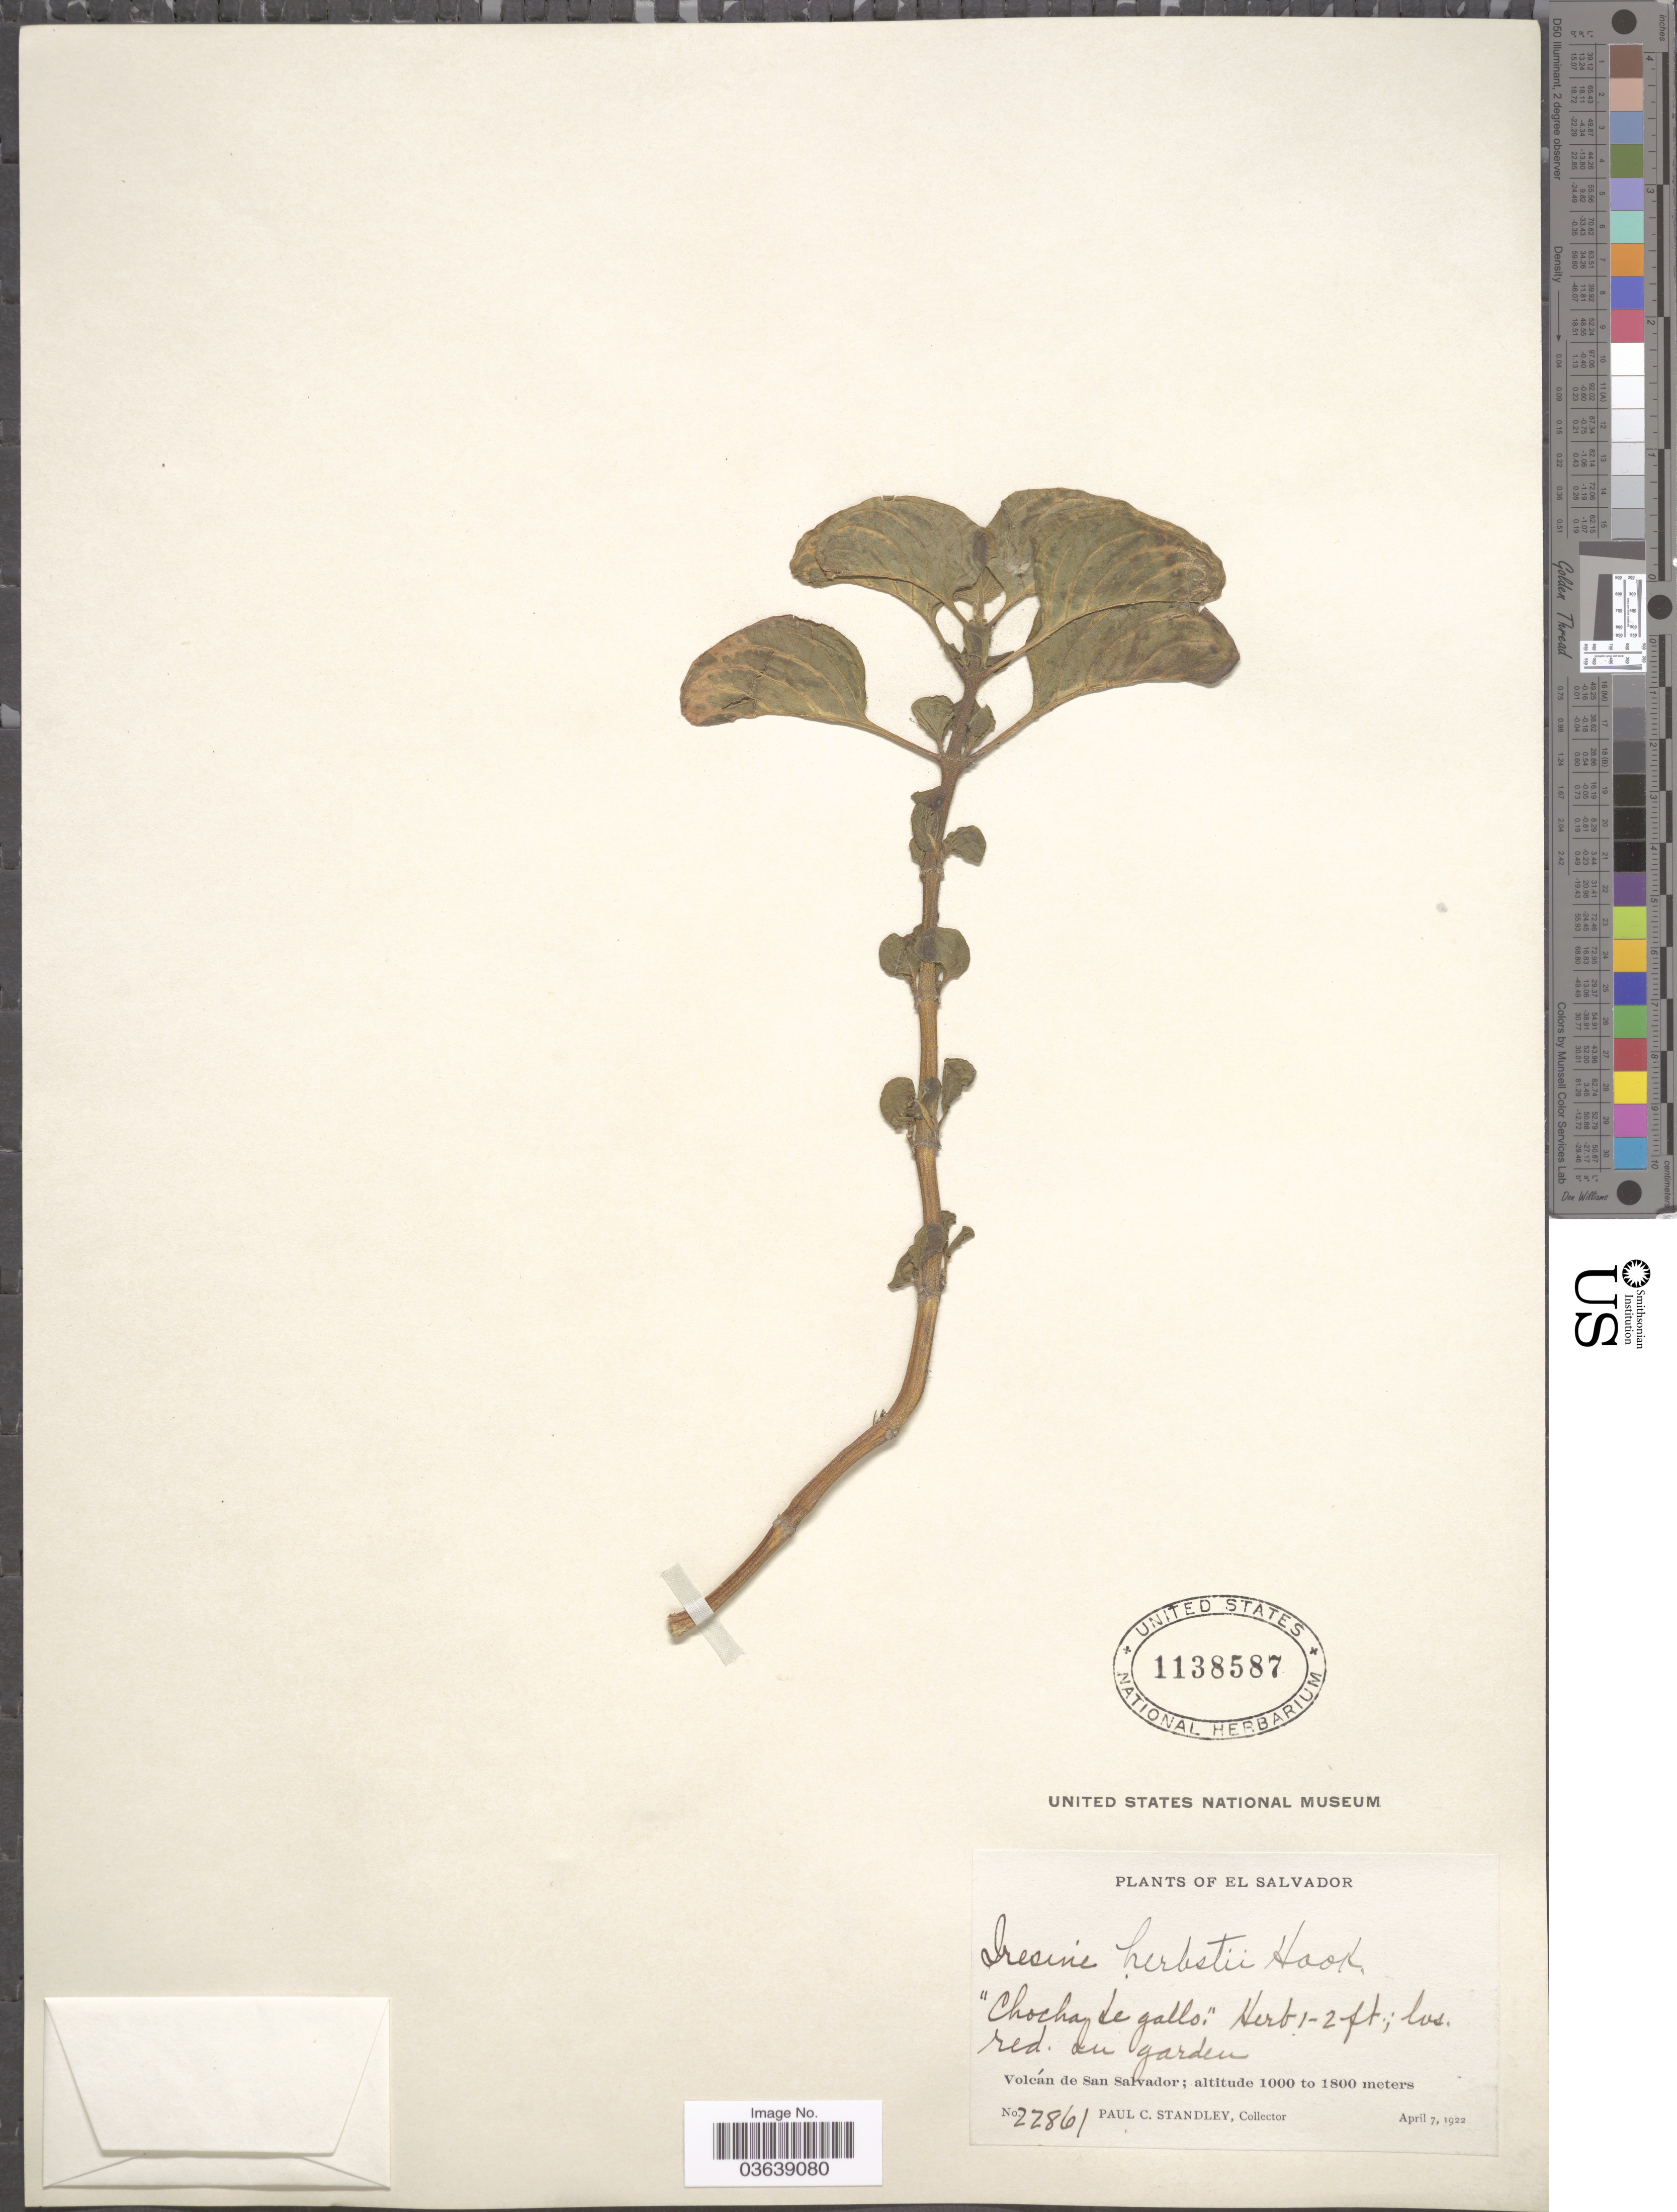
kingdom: Plantae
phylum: Tracheophyta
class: Magnoliopsida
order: Caryophyllales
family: Amaranthaceae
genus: Iresine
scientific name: Iresine herbstii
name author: Hook.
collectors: P. C. Standley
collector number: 22861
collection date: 1922-04-07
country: El Salvador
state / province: San Salvador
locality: Volcán de San Salvador.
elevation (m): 1000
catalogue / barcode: US 1138587